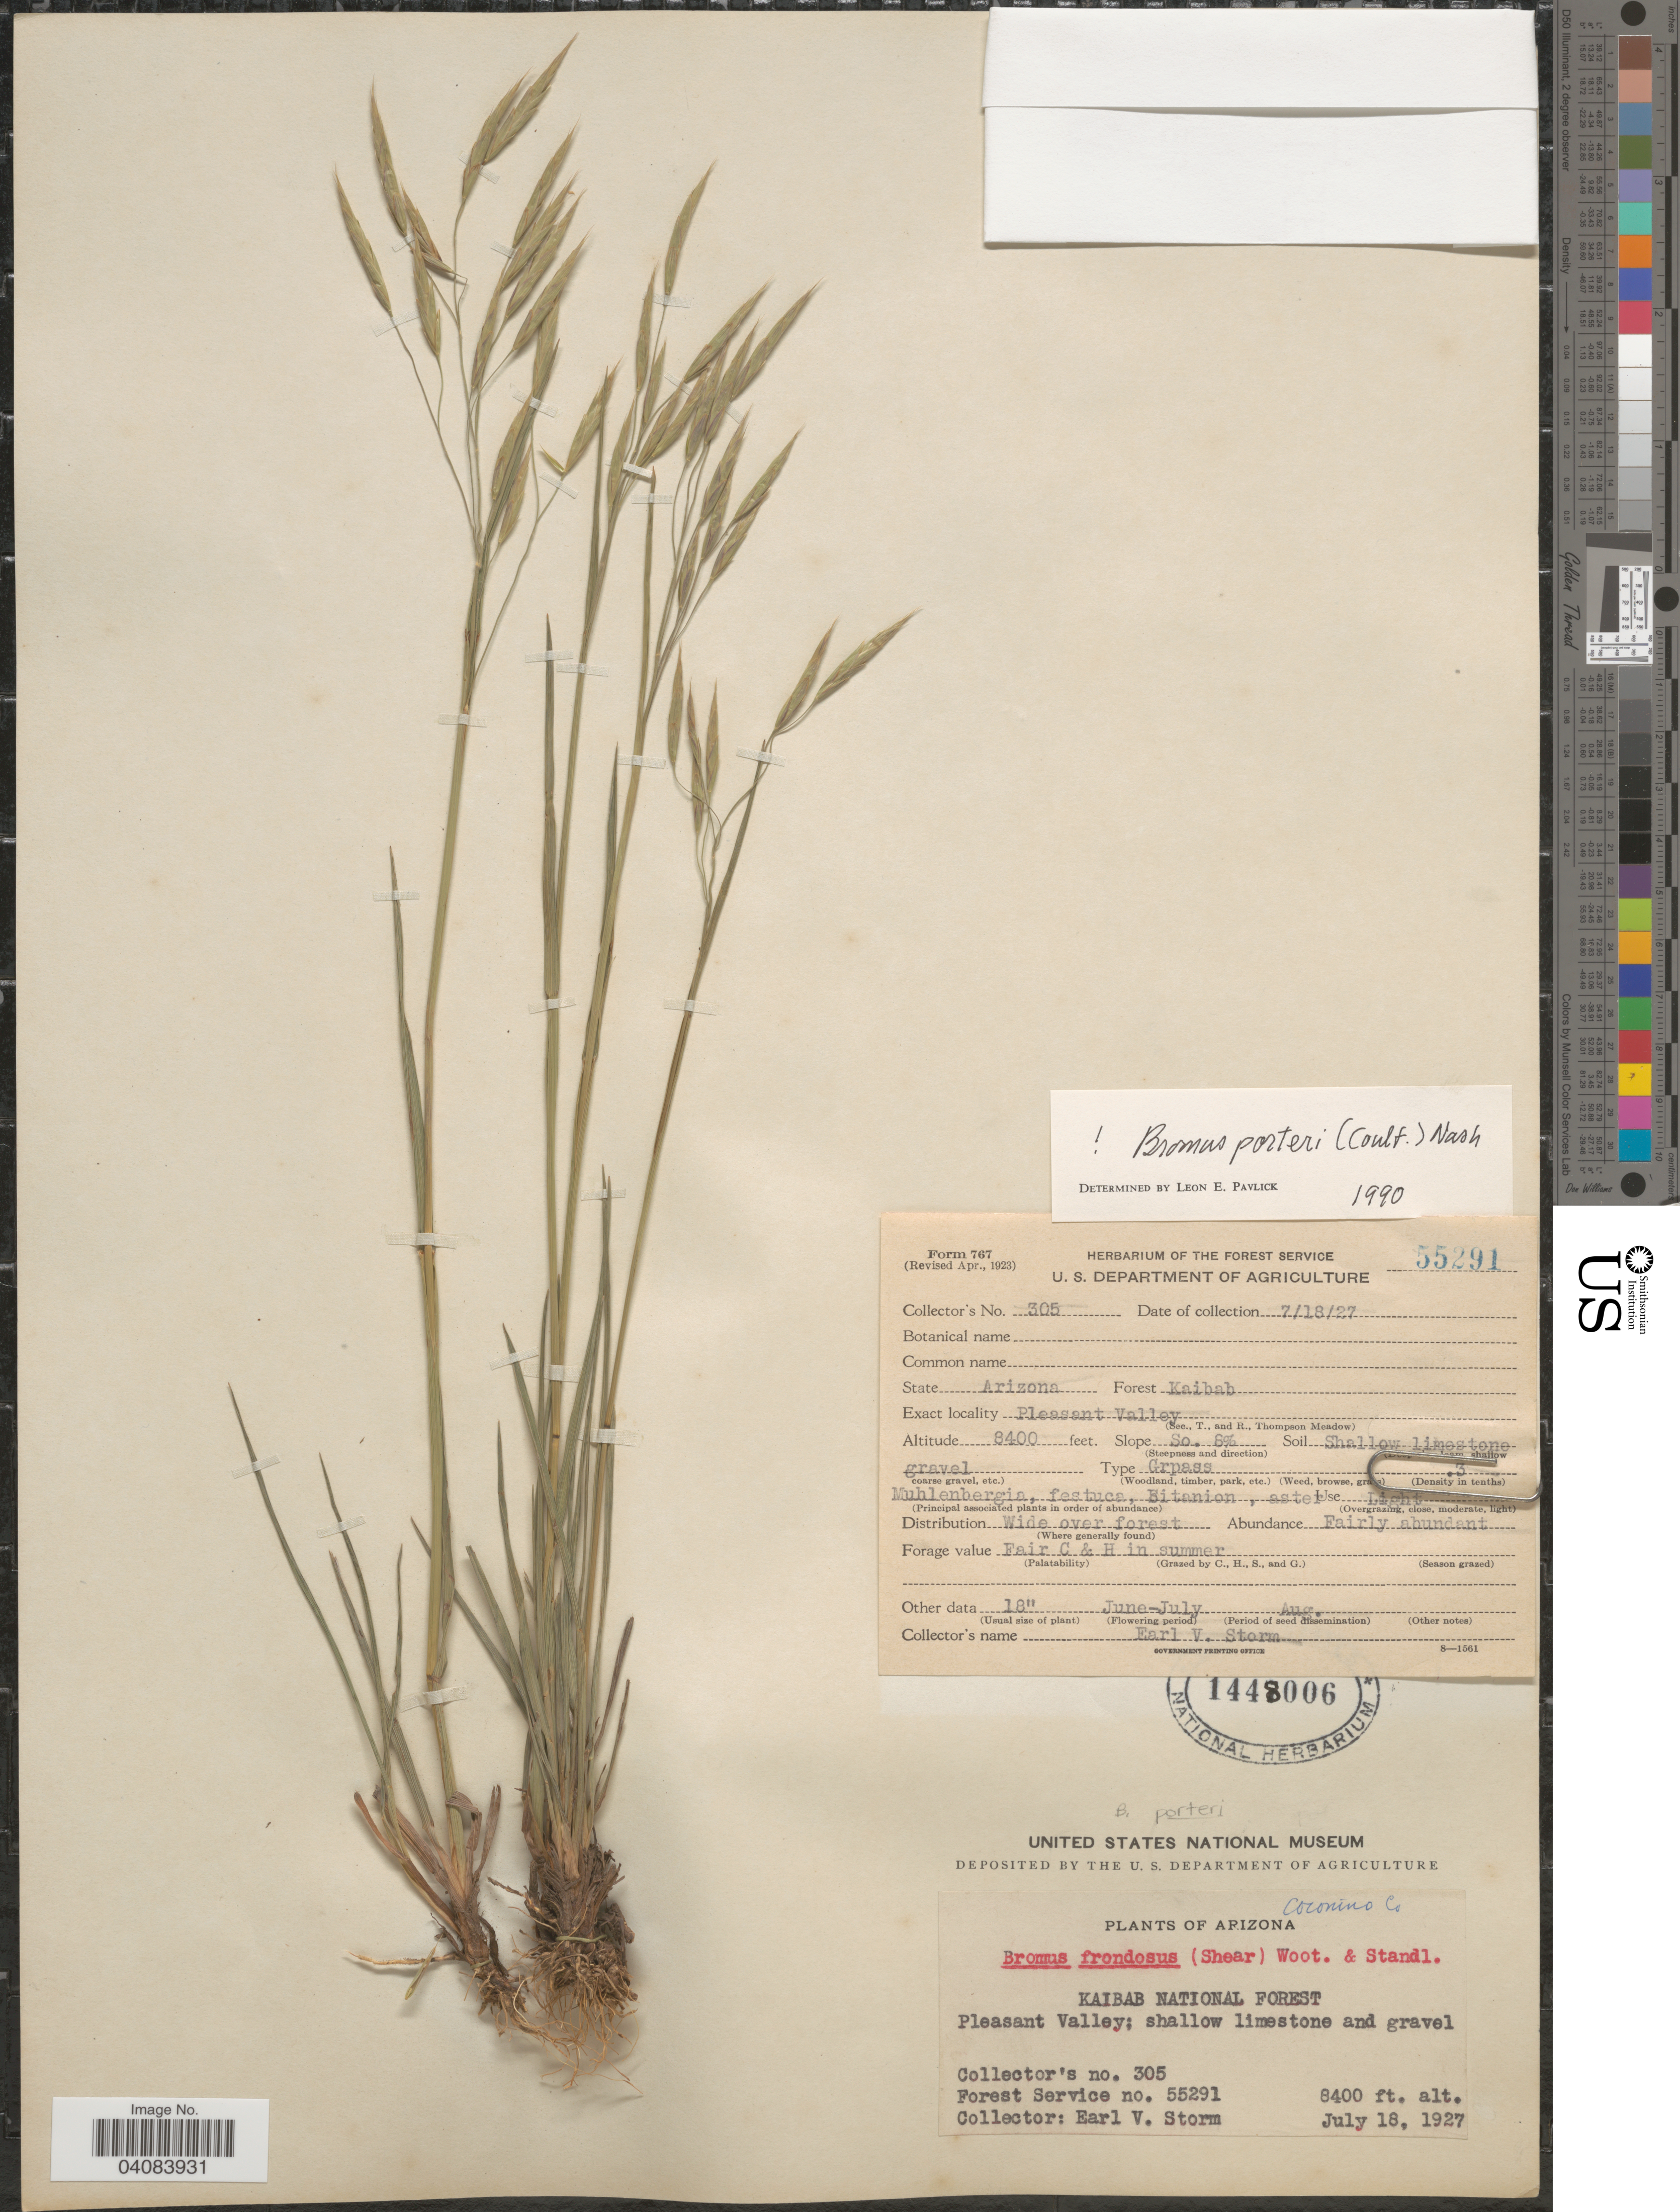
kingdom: Plantae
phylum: Tracheophyta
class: Liliopsida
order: Poales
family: Poaceae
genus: Bromus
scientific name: Bromus porteri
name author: (J.M. Coult.) Nash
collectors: E. Storm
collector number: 305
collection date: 1927-07-18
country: United States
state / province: Arizona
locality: Kaibab National Forest. Pleasant Valley: shallow limestone and gravel. Coconino Co.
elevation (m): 2560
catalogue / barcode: US 1448006